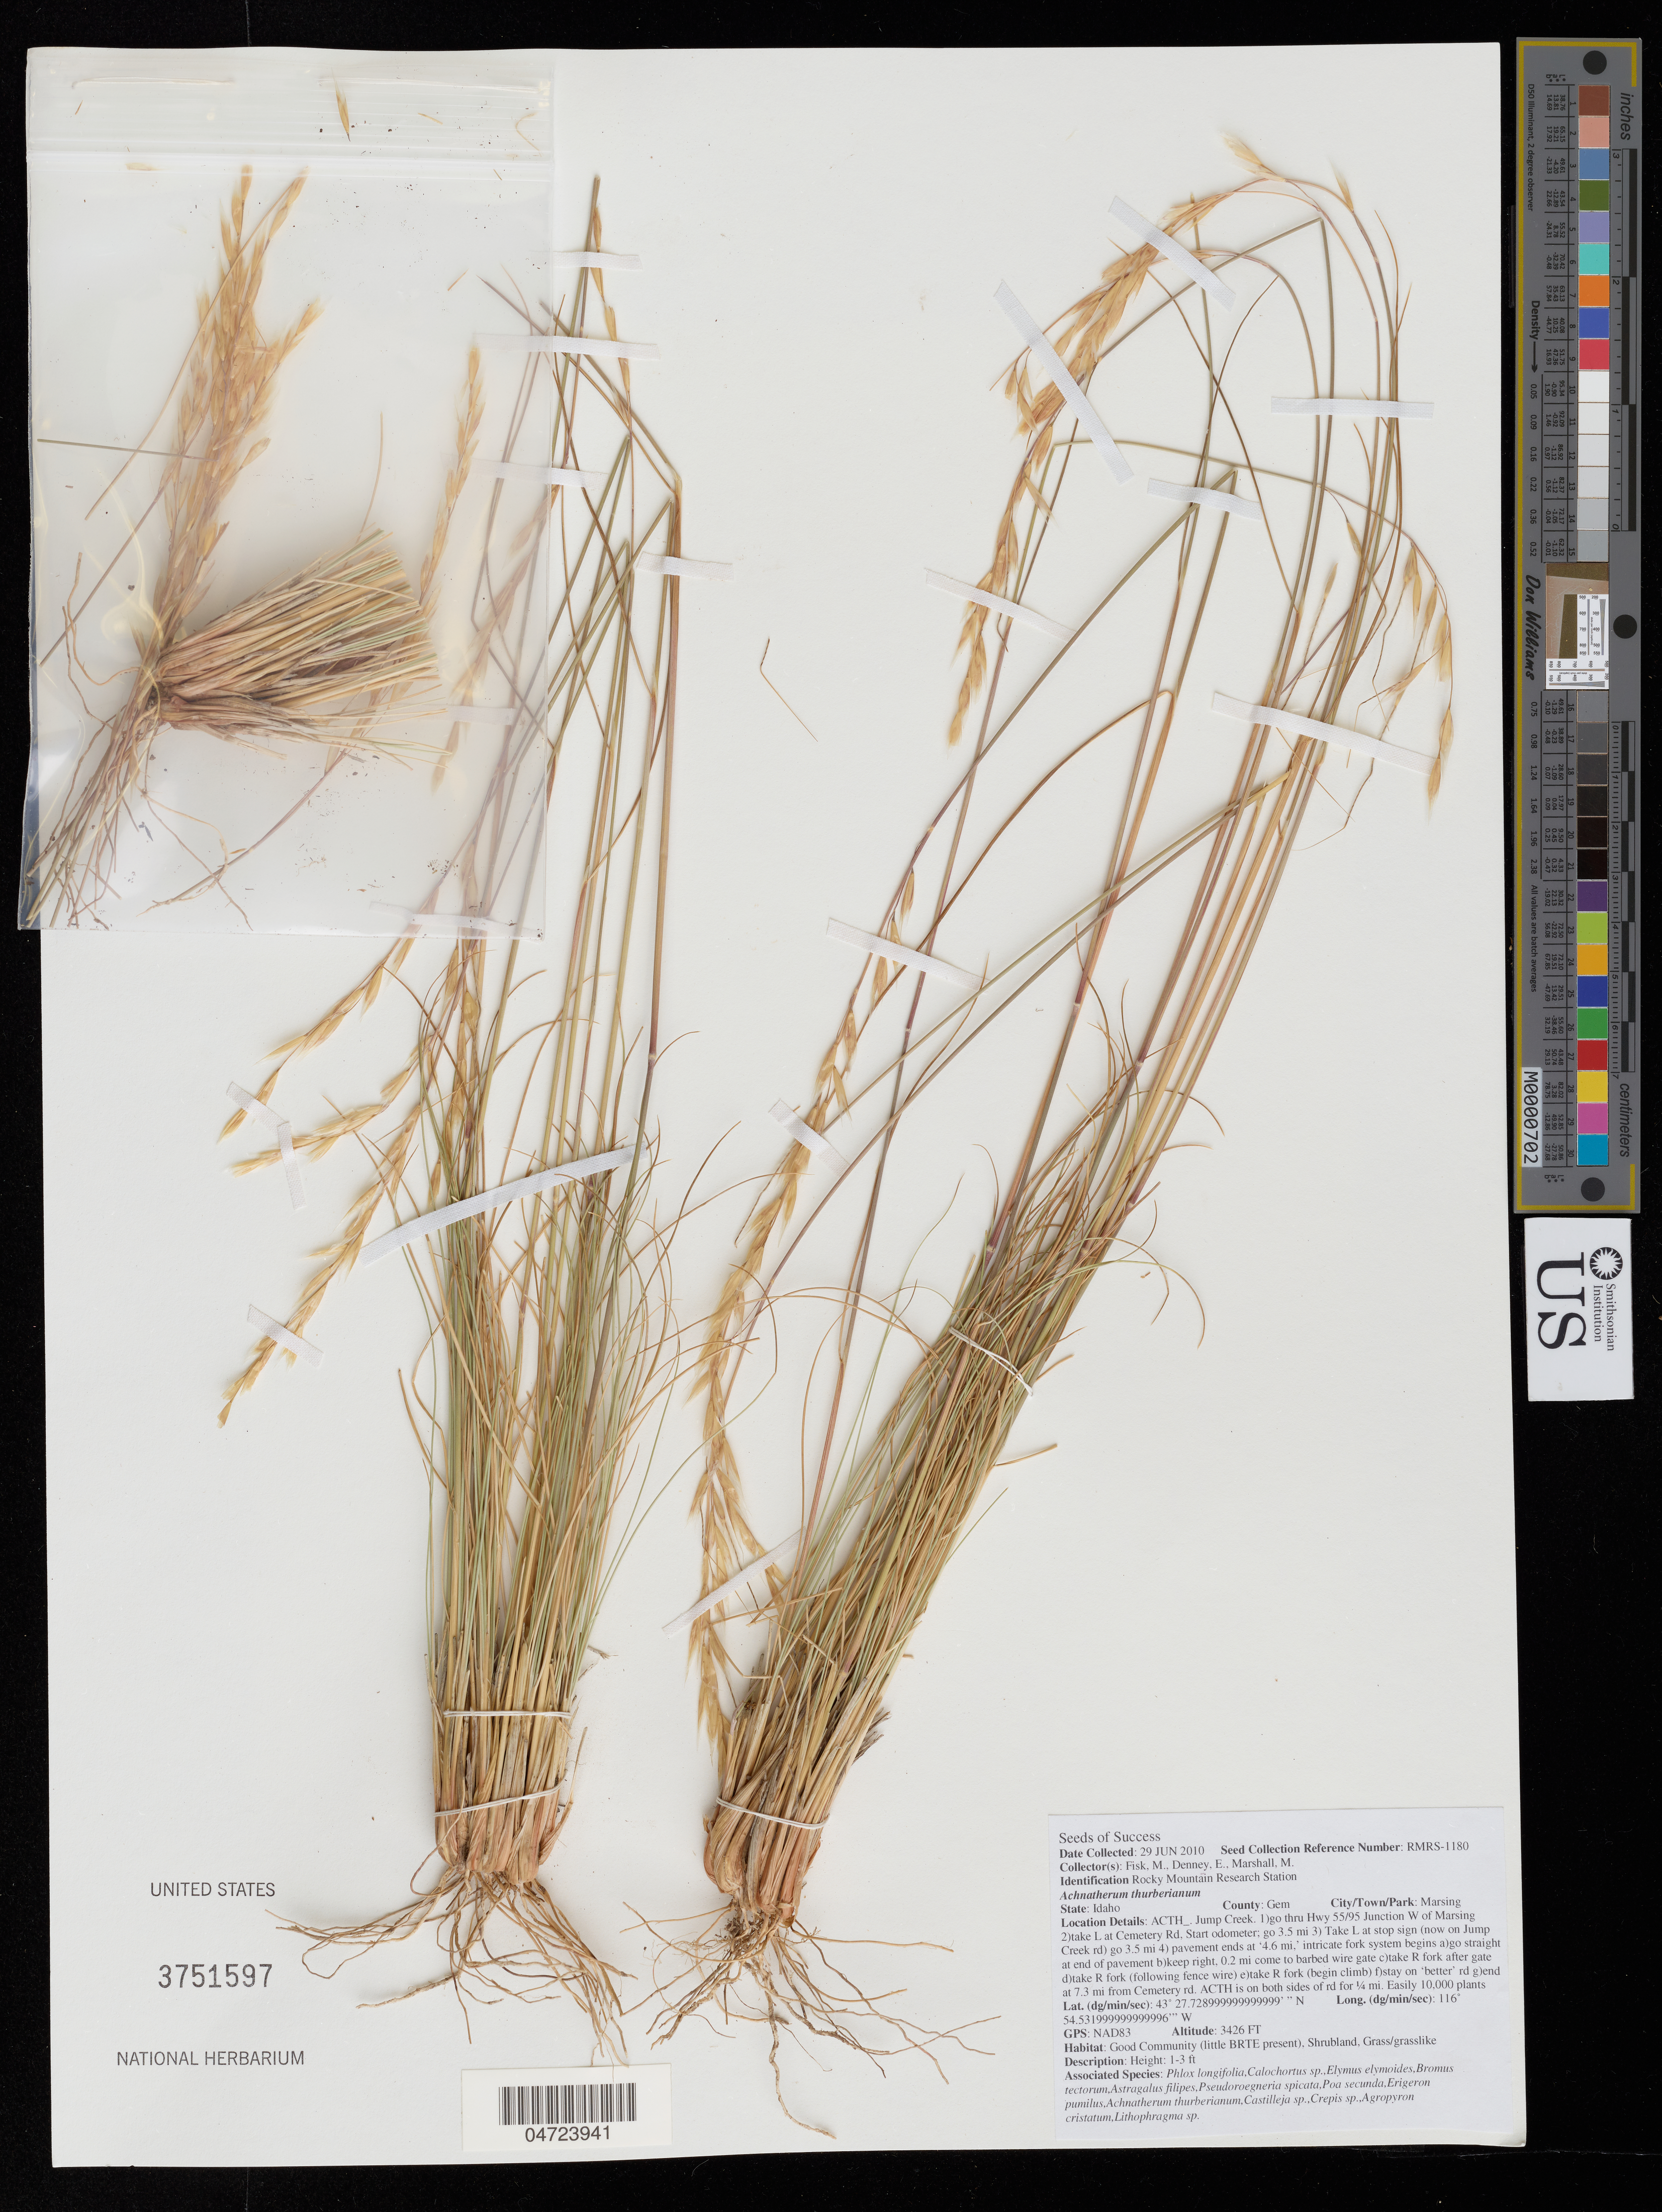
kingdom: Plantae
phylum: Tracheophyta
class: Liliopsida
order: Poales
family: Poaceae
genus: Achnatherum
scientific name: Achnatherum thurberianum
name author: (Piper) Barkworth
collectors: M. Fisk, E. Denney & M. Marshall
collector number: RMRS-1180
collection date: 2010-06-29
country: United States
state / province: Idaho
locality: County: Gem. City/Town/Park: Marsing. ACTH_. Jump Creek. 1) go thru Hwy 55/95 Junction W of Marsing 2) take L at Cemetery Rd, Start odometer; go 3.5 mi 3) Take L at stop sign (now on Jump Creek rd) go 3.5 mi 4) pavement ends at '4.6 mi,' intricate fork system begins a)go straight at end of pavement b)keep right, 0.2 mi come to barbed wire gate c)take R fork after gate d)take R fork (following fence wire) e)take R for (begin climb) f)stay on 'better' rd g)end at 7.3 mi from Cemetery rd. ACTH is on both sides of rd for ¼ mi.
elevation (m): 1044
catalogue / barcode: US 3751597